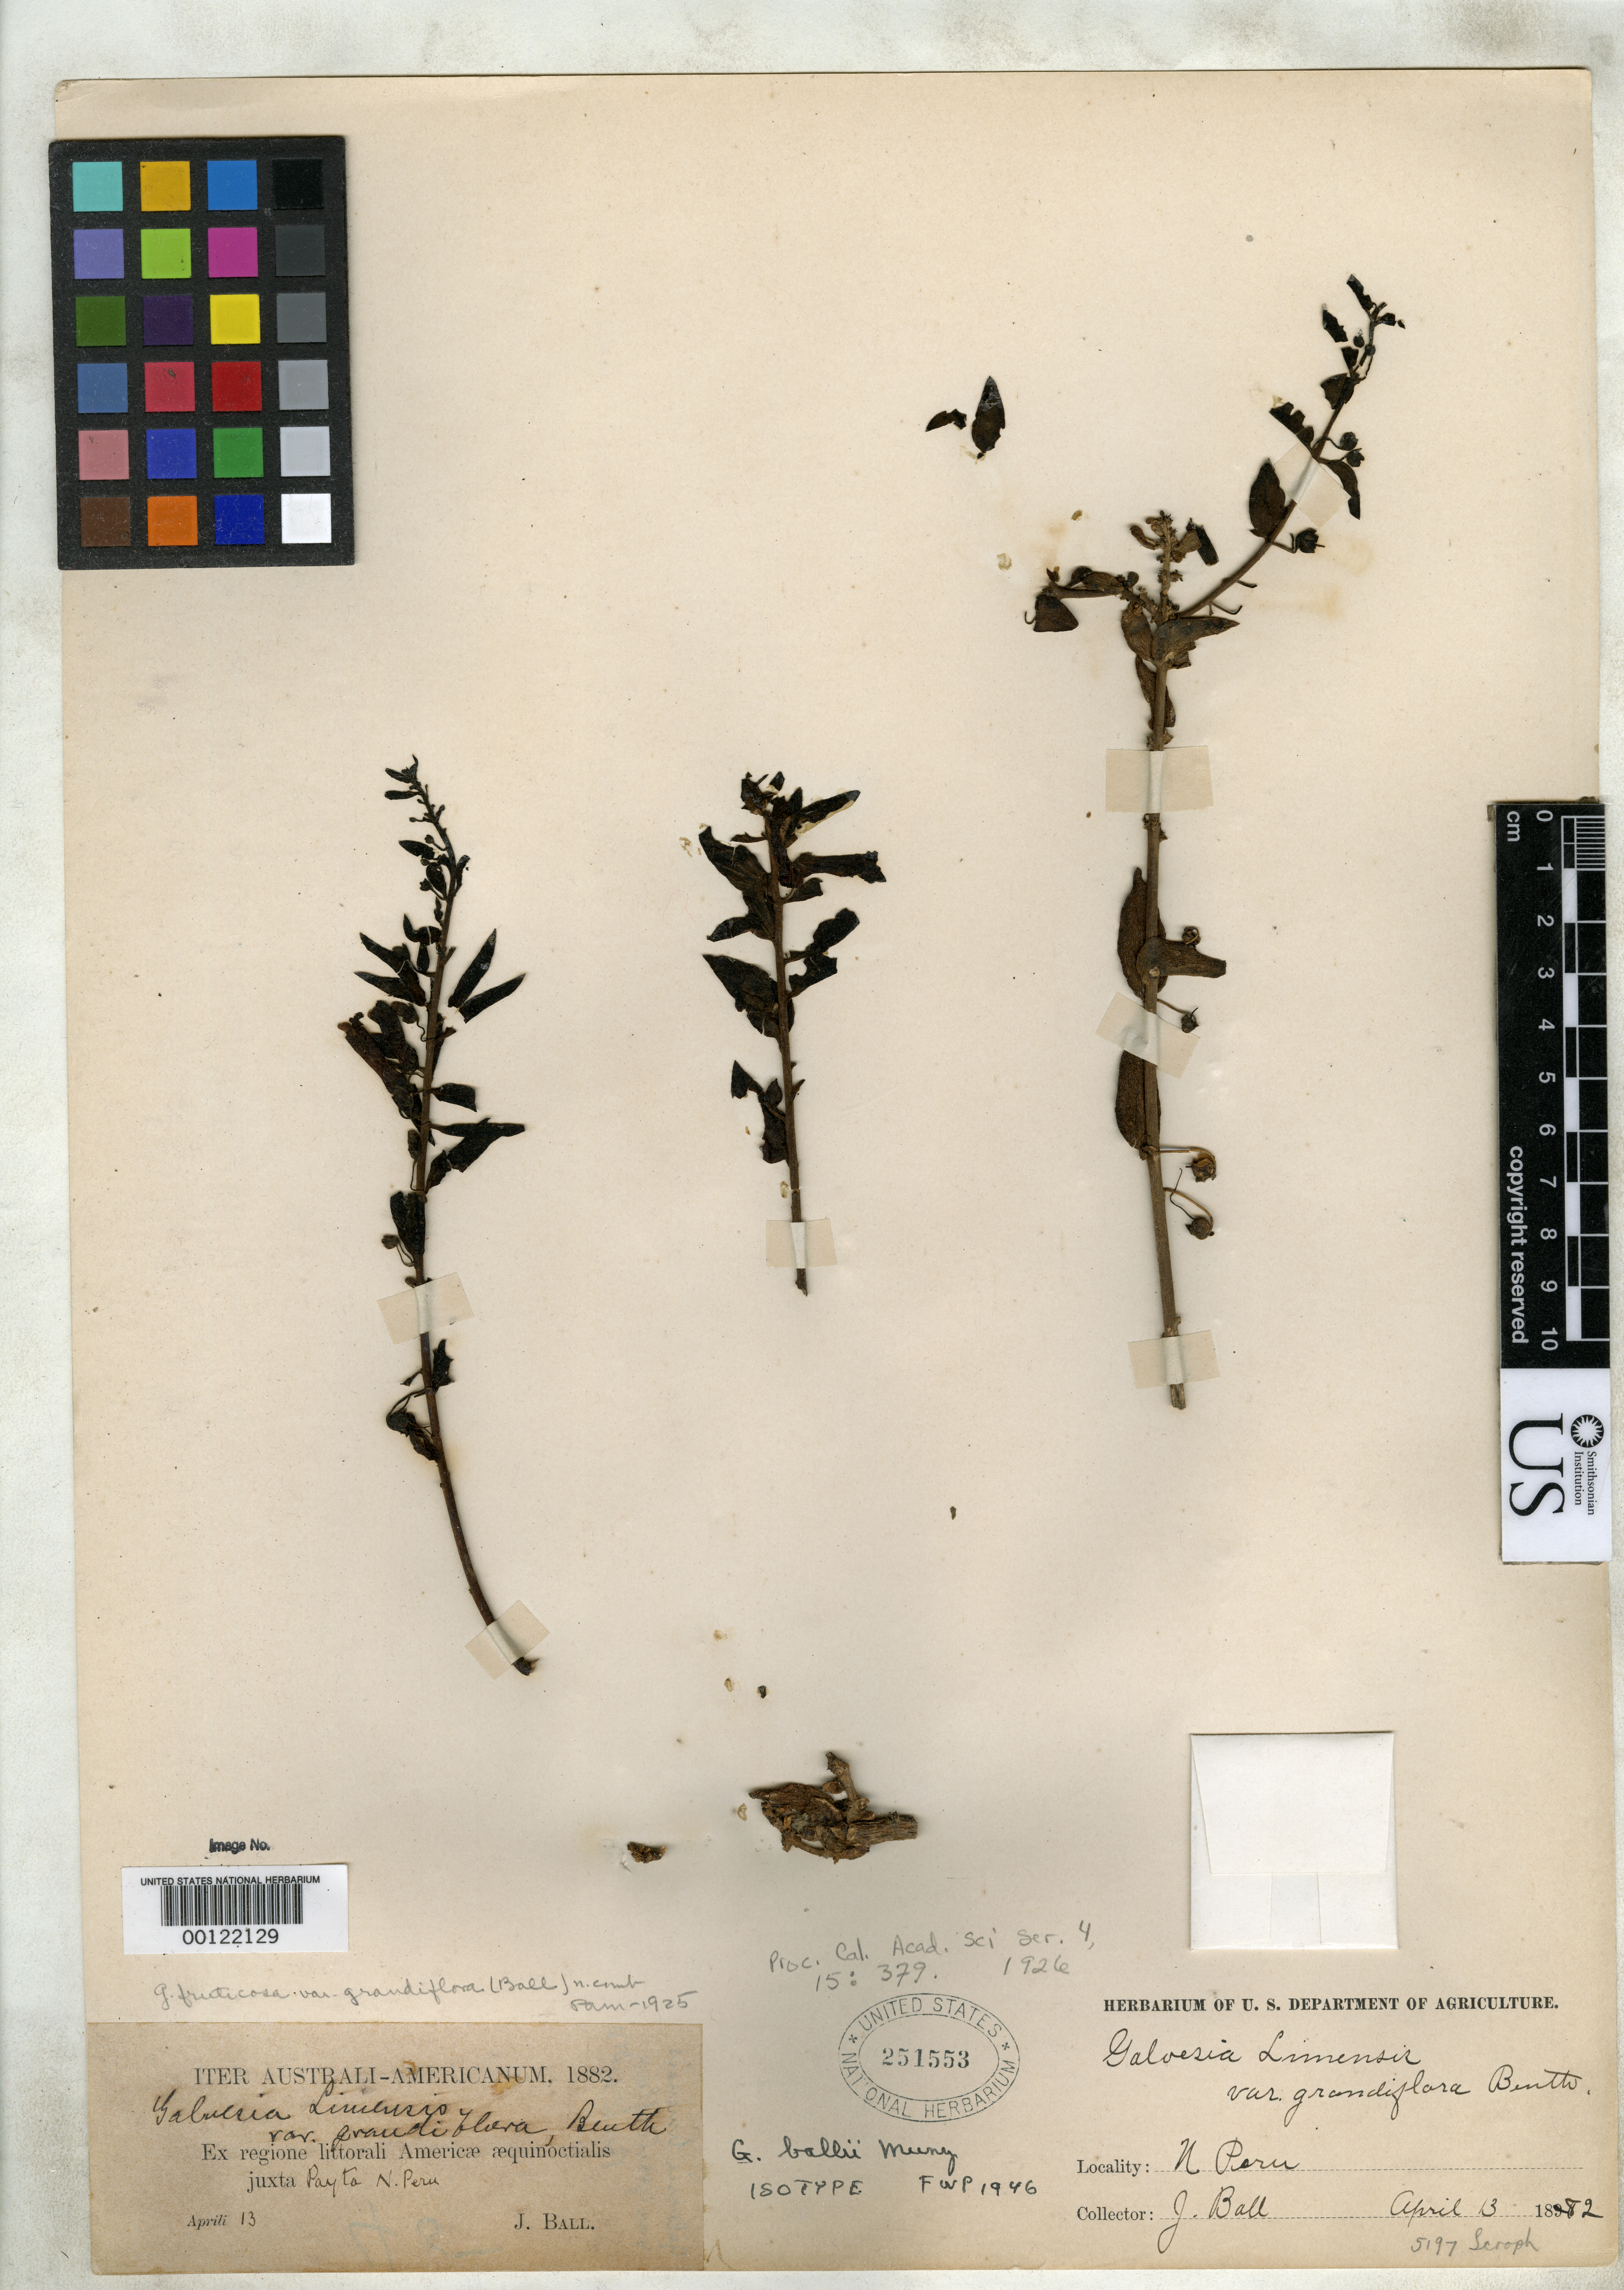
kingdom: Plantae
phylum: Tracheophyta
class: Magnoliopsida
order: Lamiales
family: Plantaginaceae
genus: Galvezia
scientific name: Galvezia ballii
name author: Munz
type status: Isotype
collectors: J. Ball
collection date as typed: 13 Apr 1882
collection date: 1882-04-13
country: Peru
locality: Payta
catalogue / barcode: US 251553